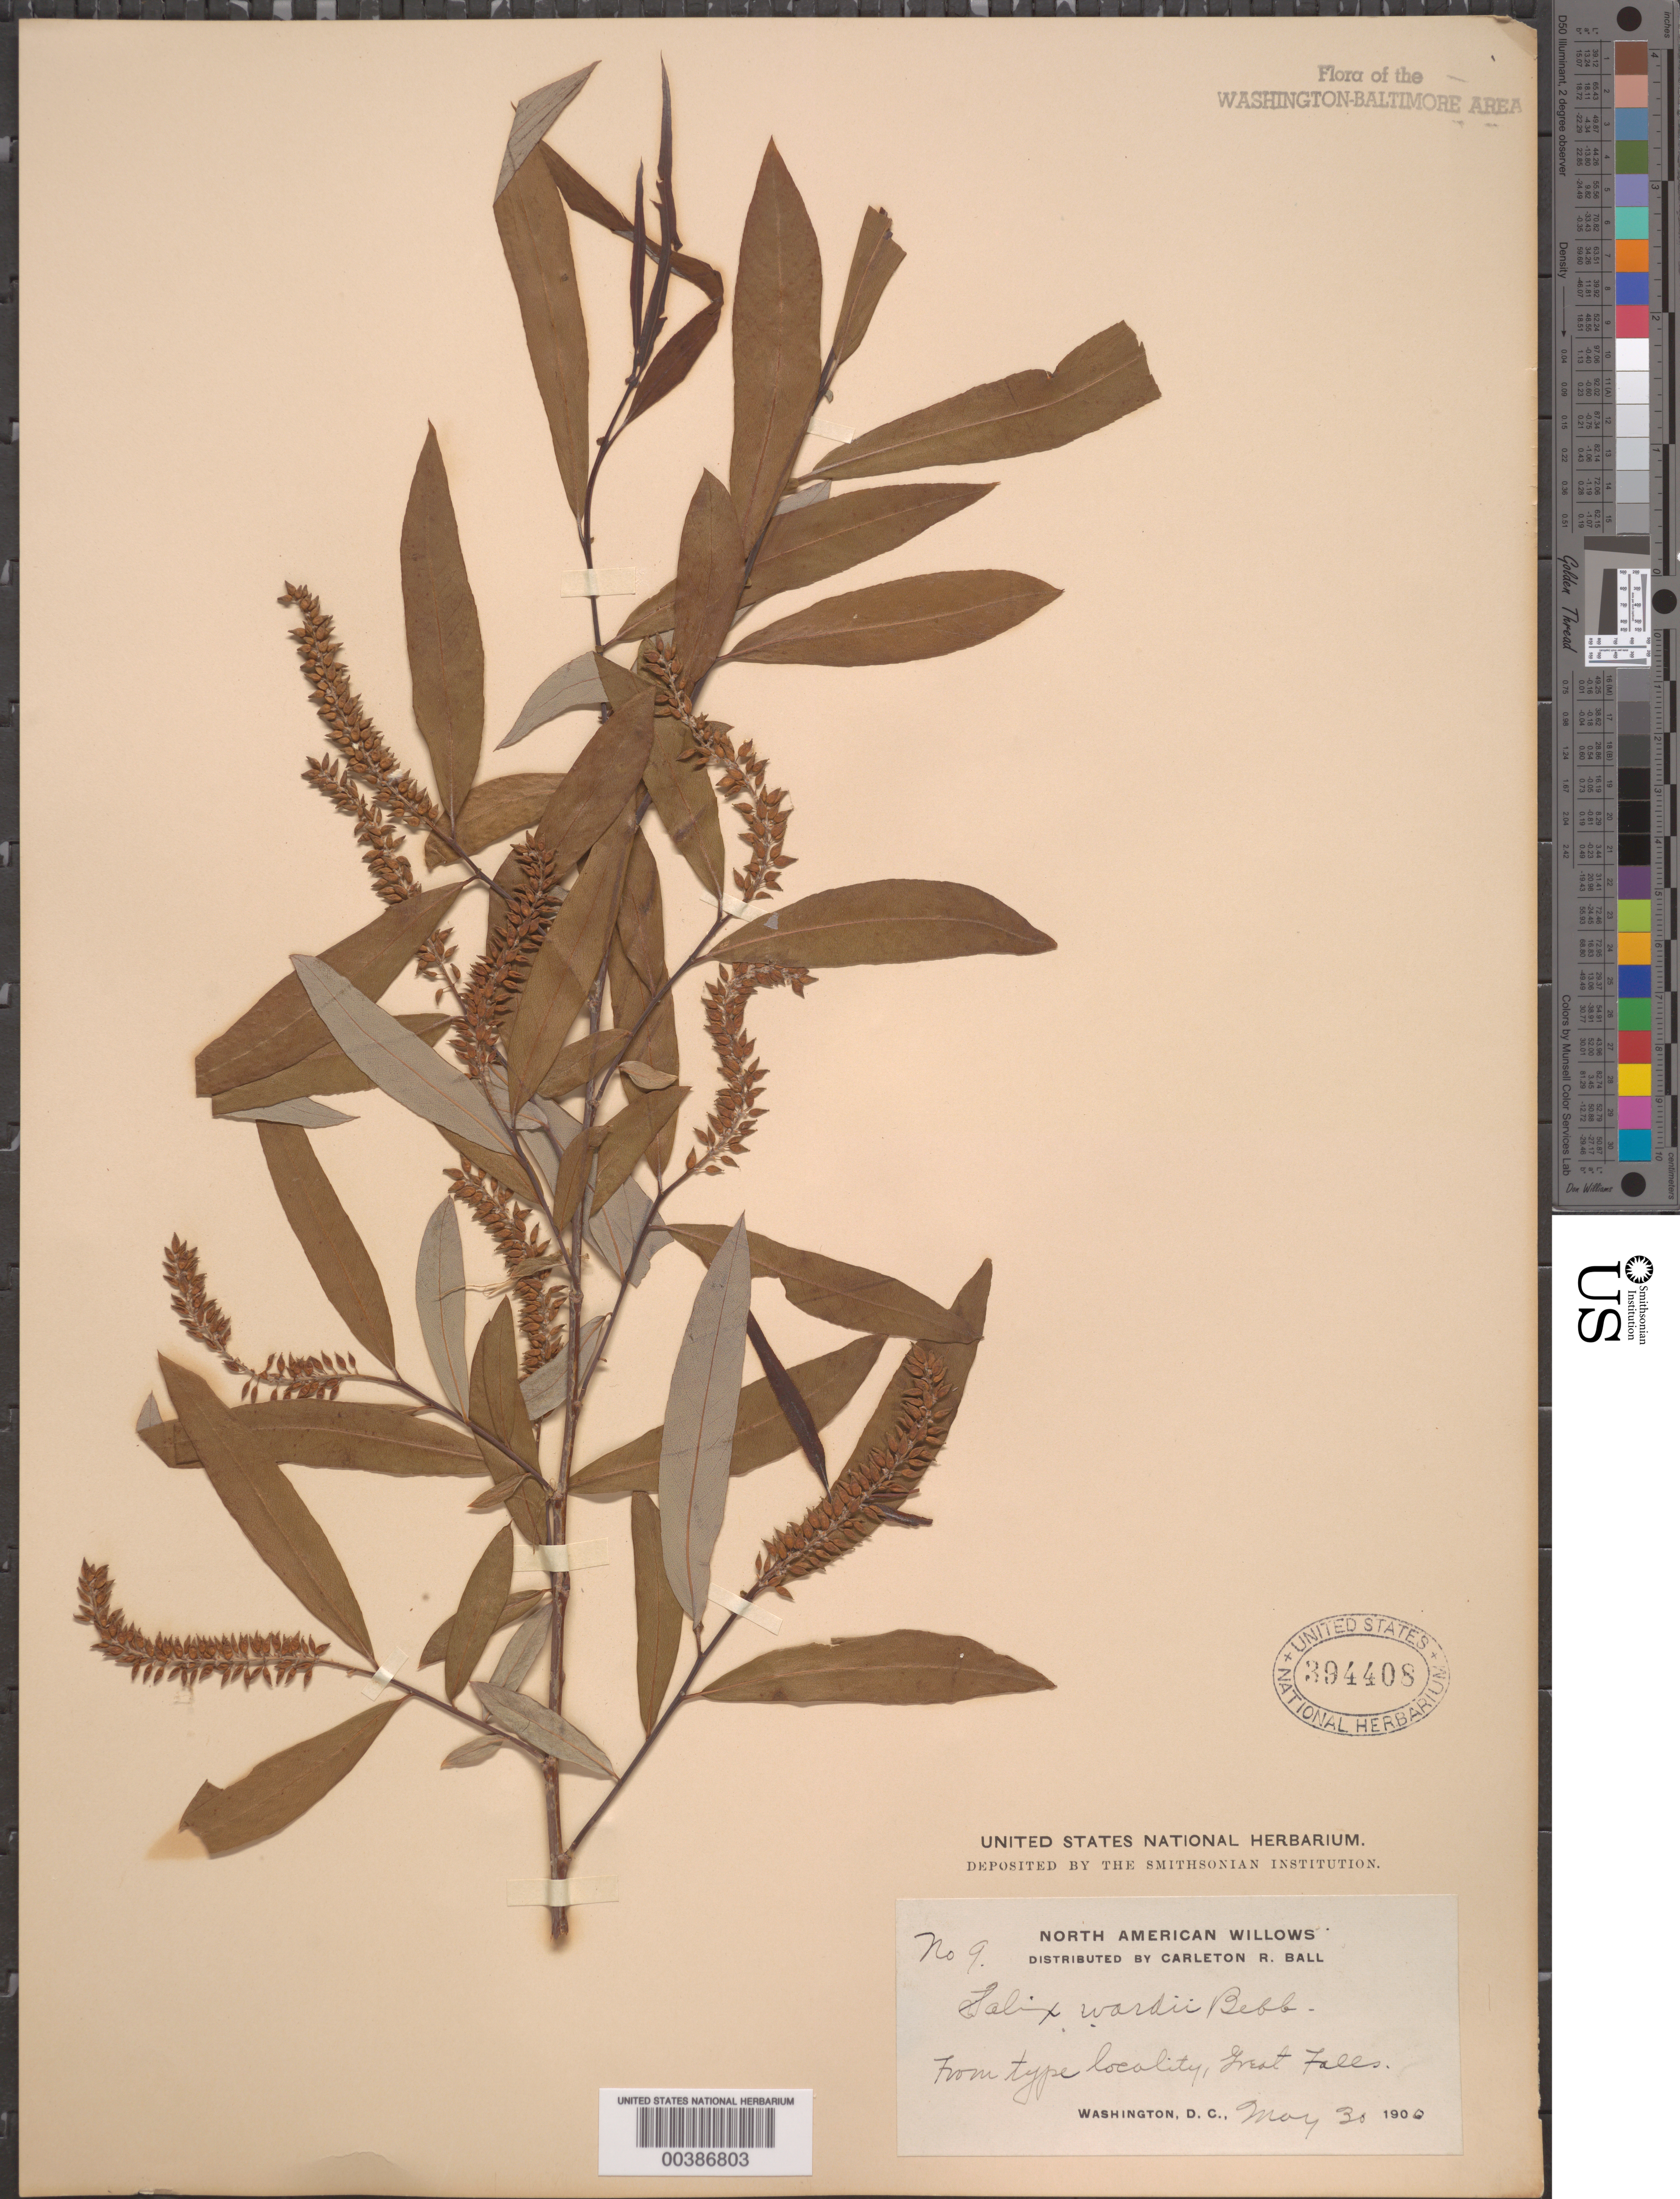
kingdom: Plantae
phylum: Tracheophyta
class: Magnoliopsida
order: Malpighiales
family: Salicaceae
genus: Salix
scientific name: Salix caroliniana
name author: Michx.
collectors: C. R. Ball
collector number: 9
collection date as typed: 30 May 1900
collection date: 1900-05-30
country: United States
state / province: Maryland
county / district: Montgomery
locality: Great Falls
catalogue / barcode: US 394408